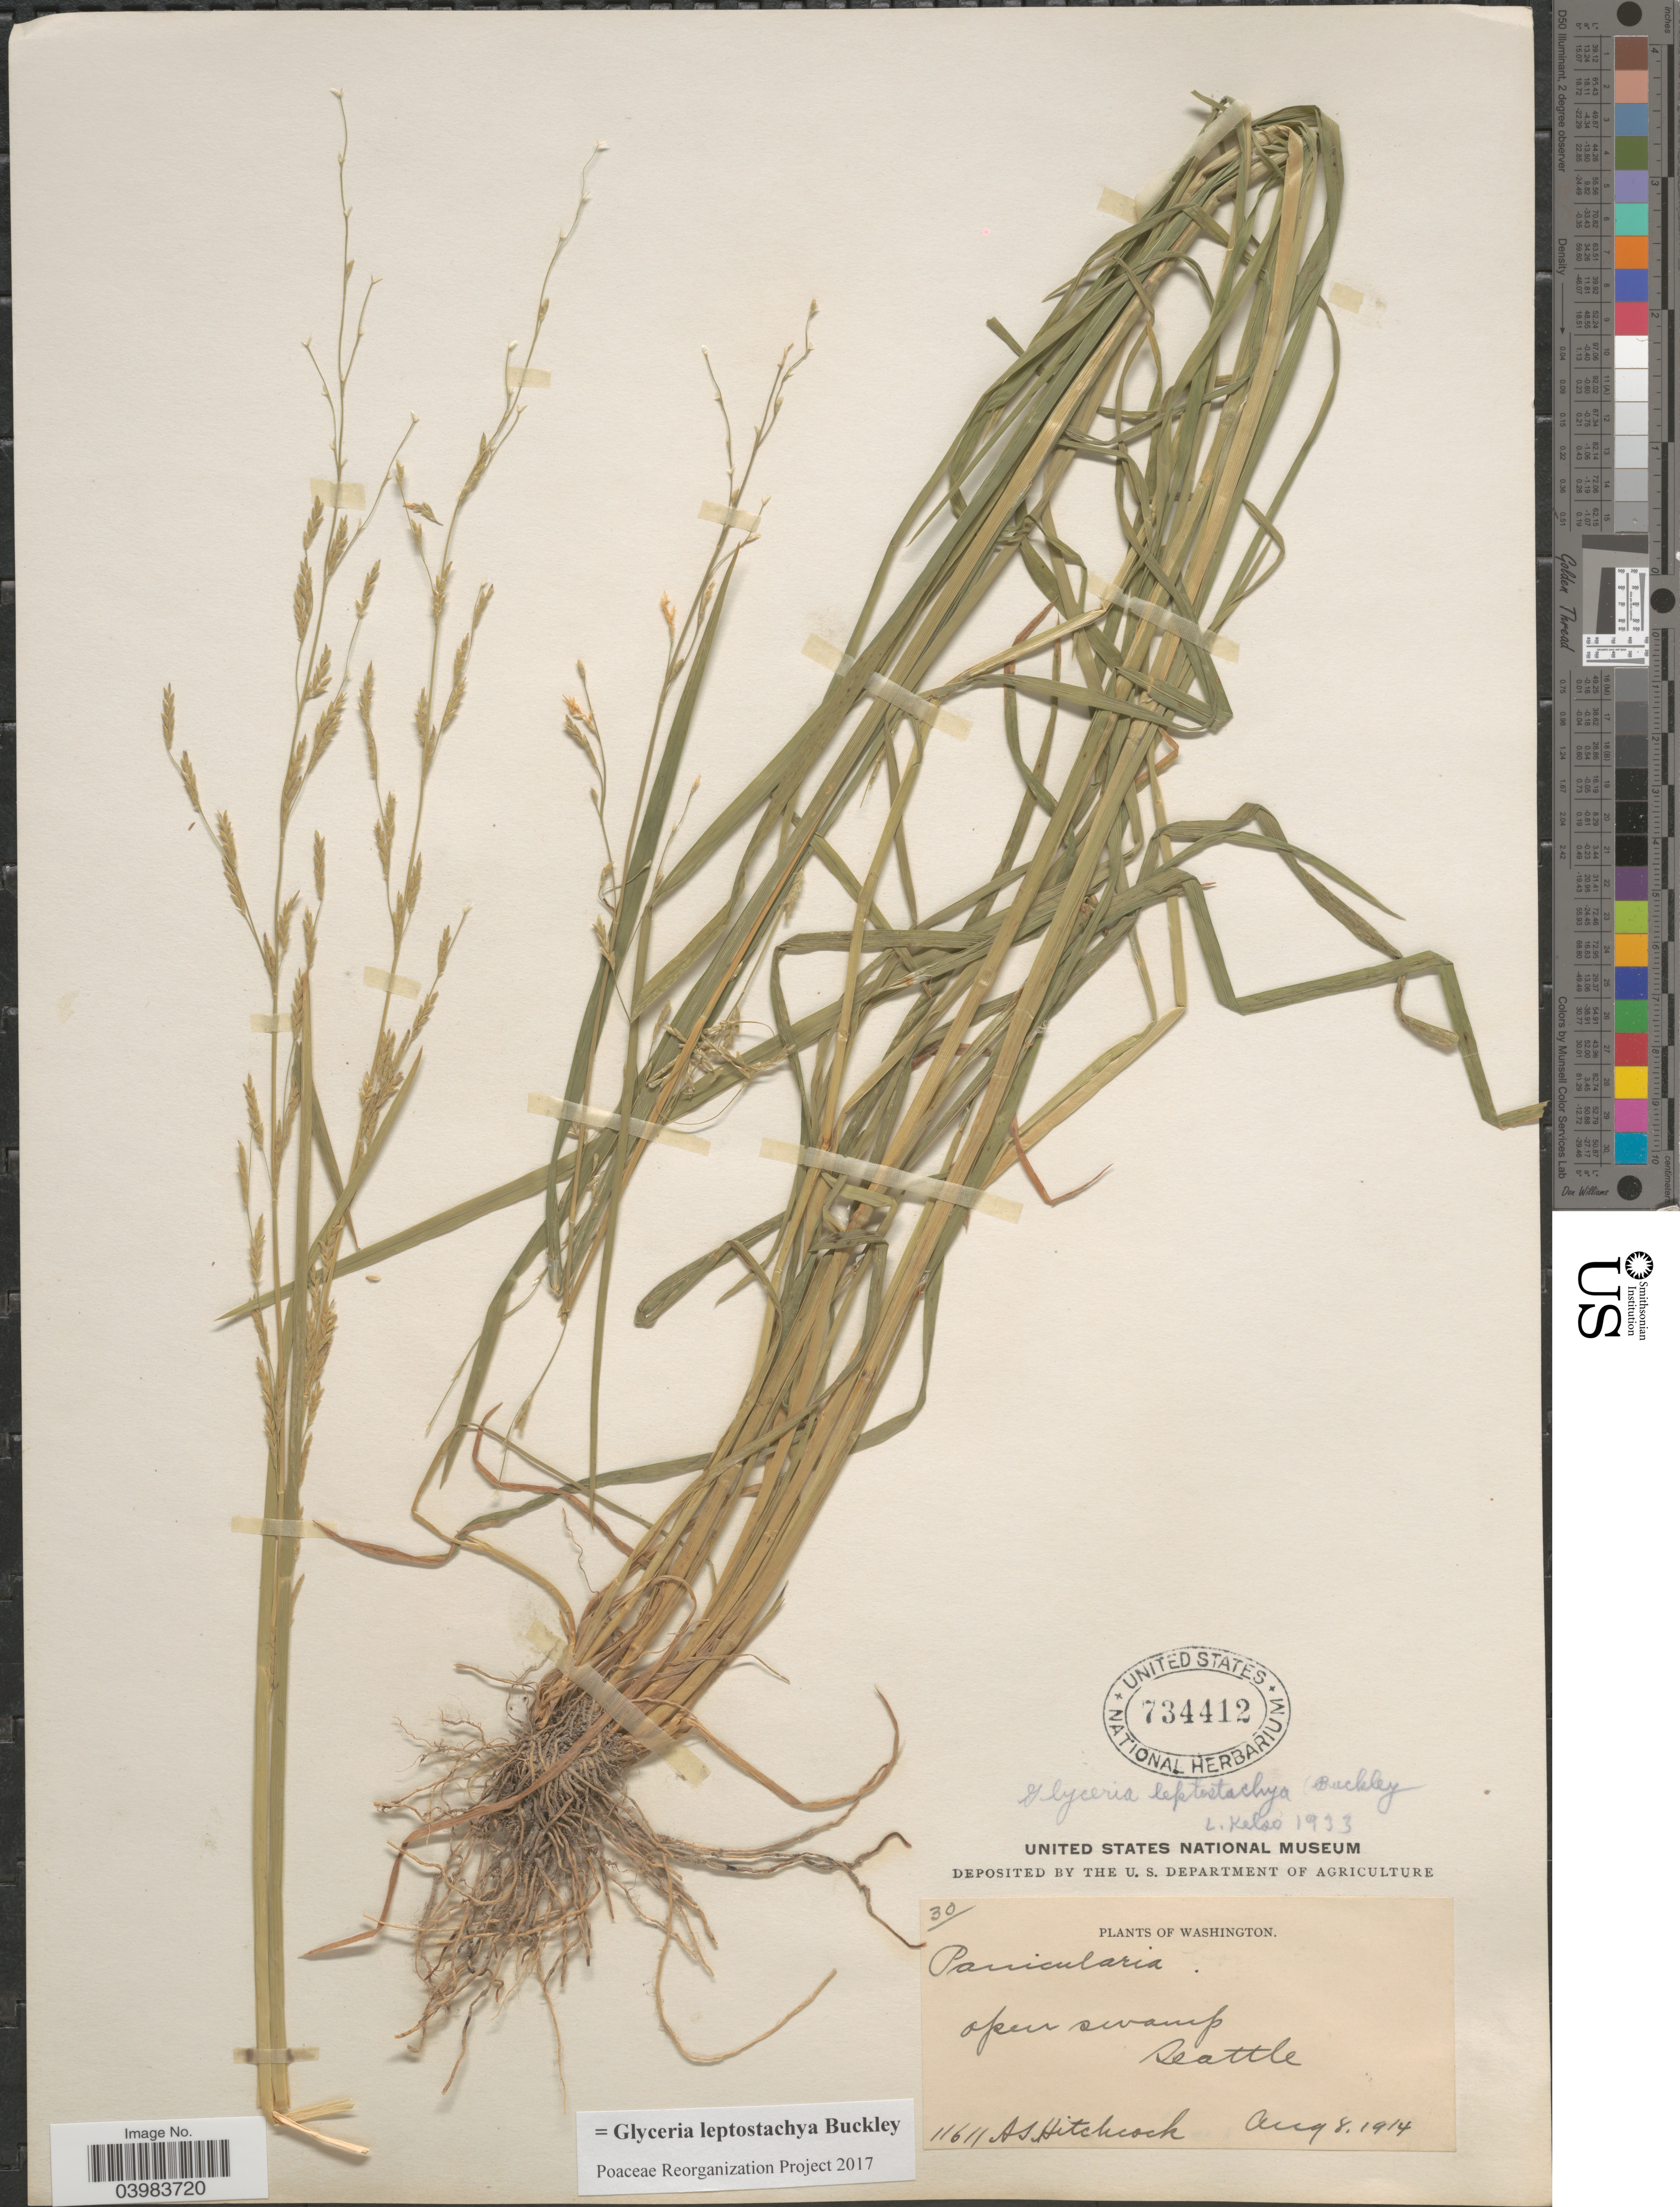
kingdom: Plantae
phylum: Tracheophyta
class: Liliopsida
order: Poales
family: Poaceae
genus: Glyceria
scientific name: Glyceria leptostachya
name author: Buckley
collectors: A. S. Hitchcock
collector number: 11611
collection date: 1914-08-08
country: United States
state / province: Washington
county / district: King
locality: Seattle.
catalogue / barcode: US 734412